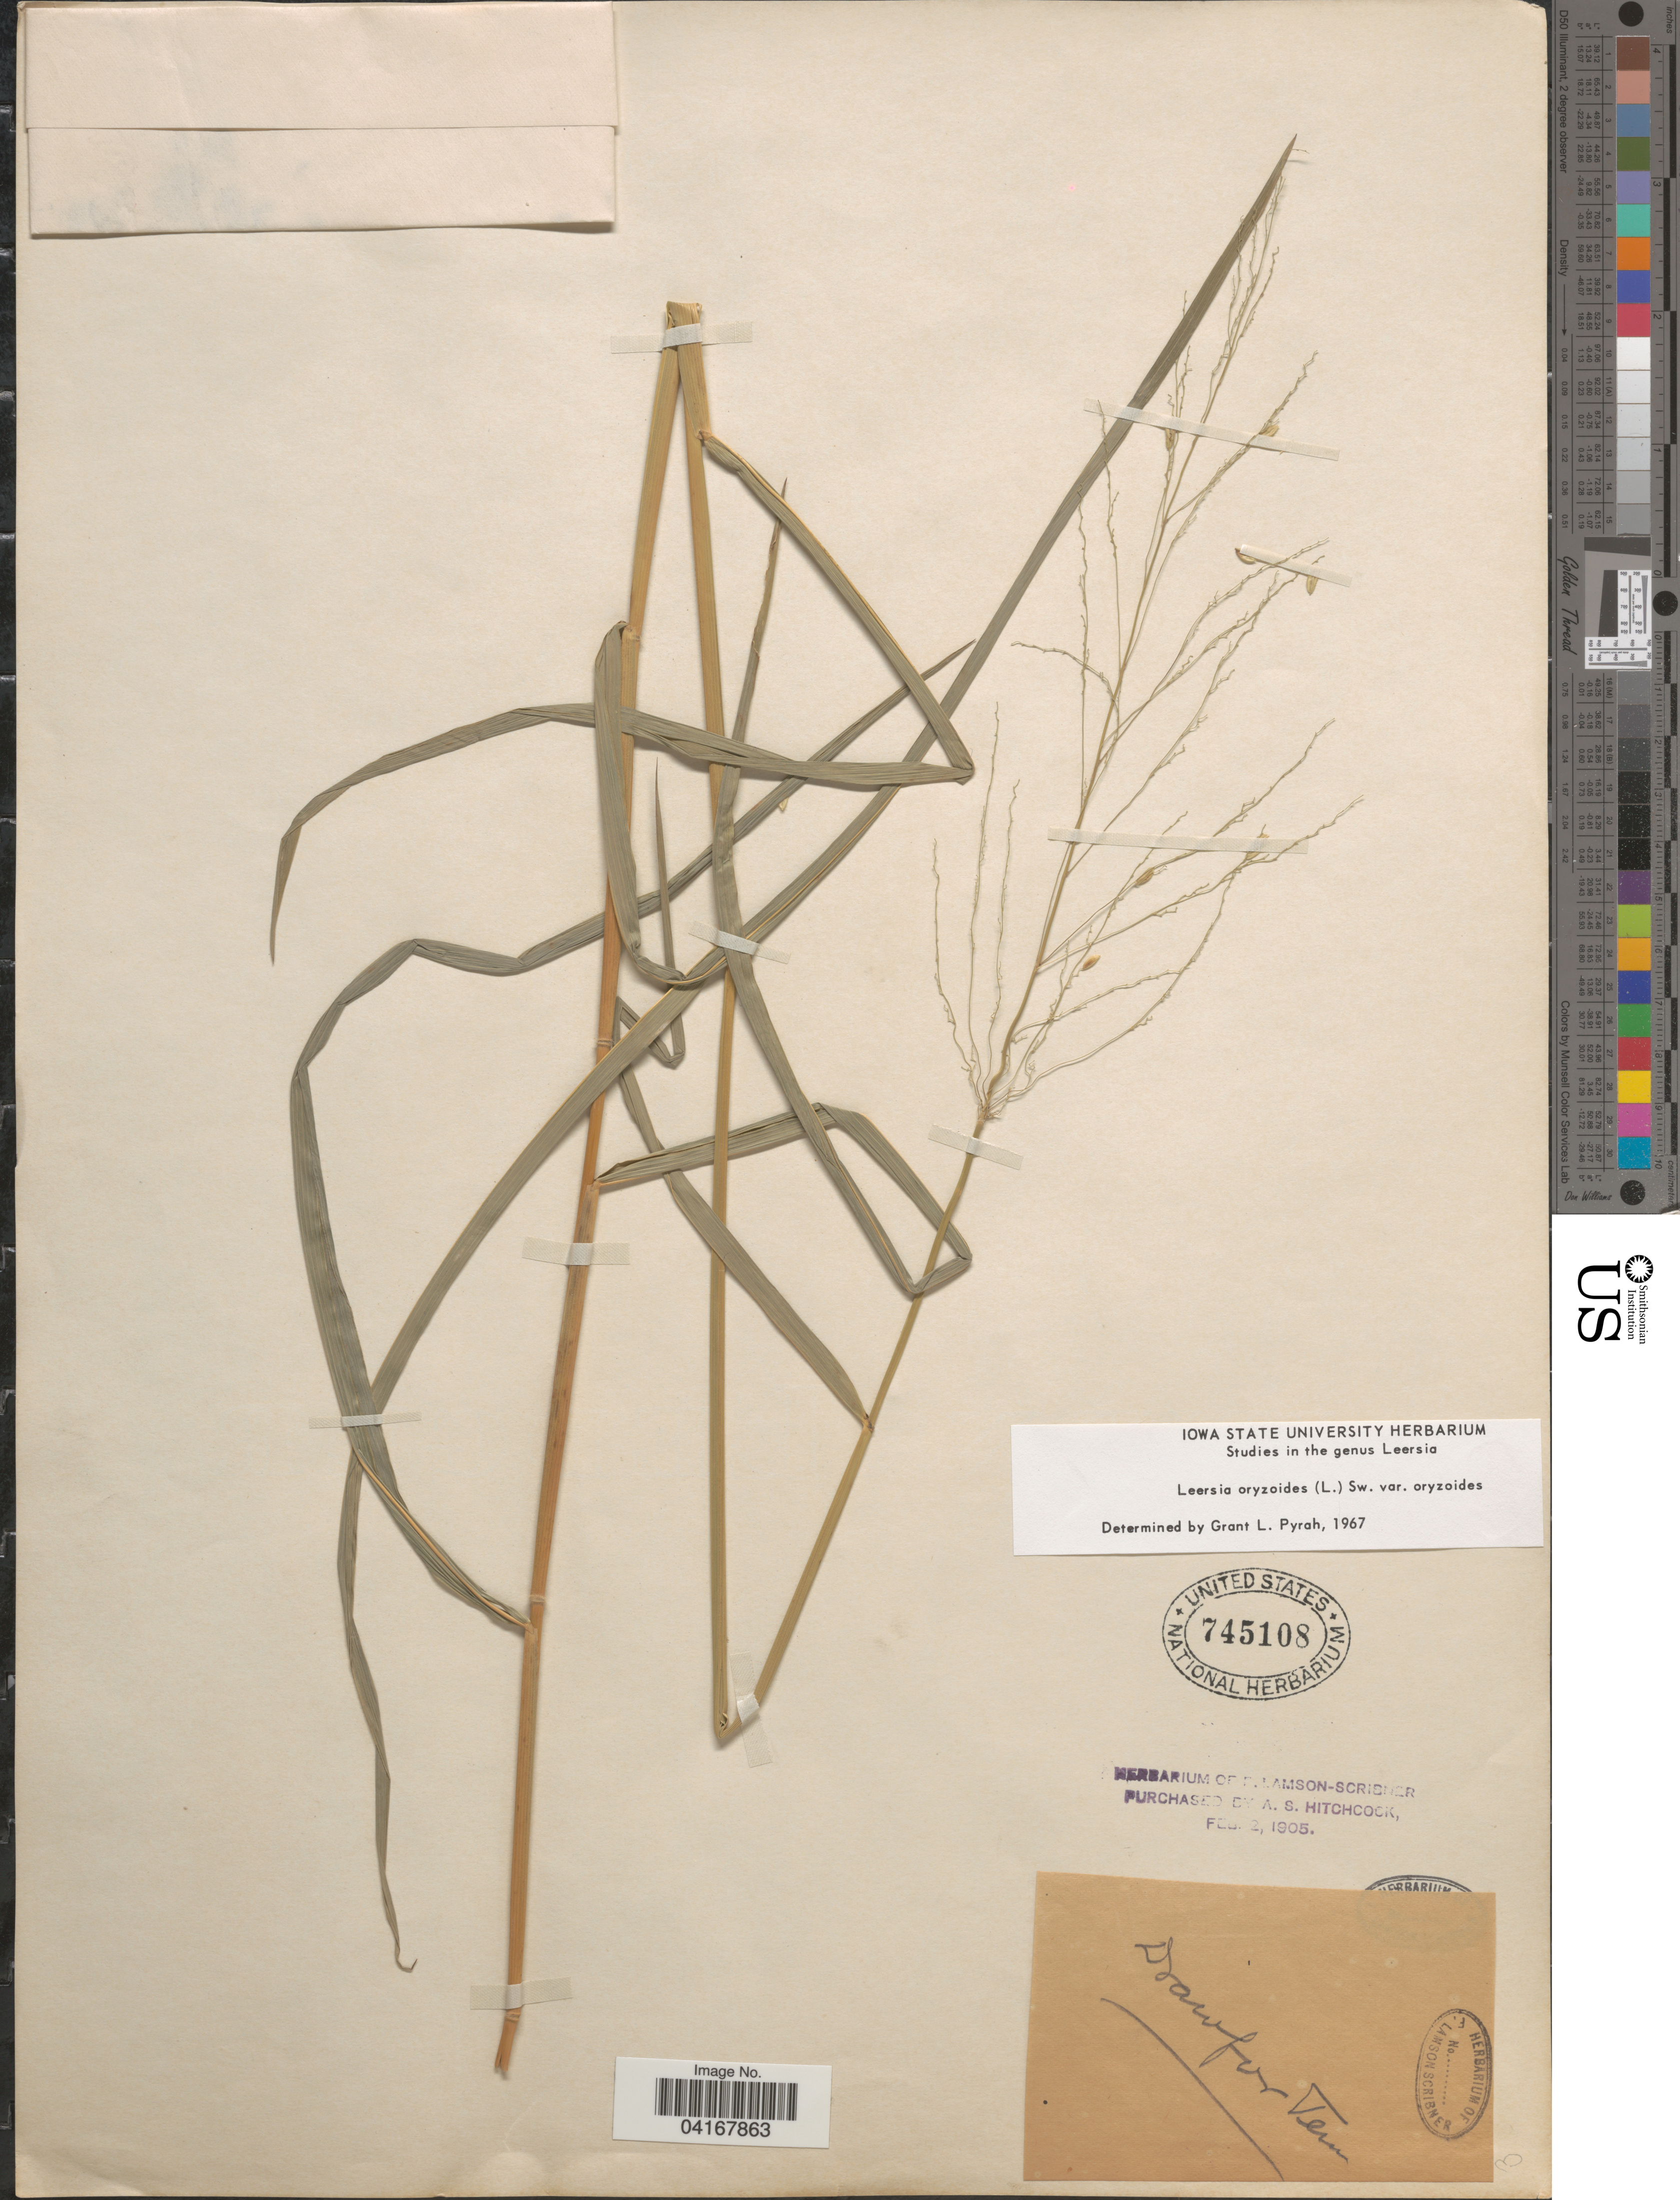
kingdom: Plantae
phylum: Tracheophyta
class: Liliopsida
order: Poales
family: Poaceae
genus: Leersia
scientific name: Leersia oryzoides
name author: (L.) Sw.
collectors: ex herb. F. Lamson Scribner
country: United States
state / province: Tennessee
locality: Drawfor [interpreted].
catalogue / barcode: US 745108